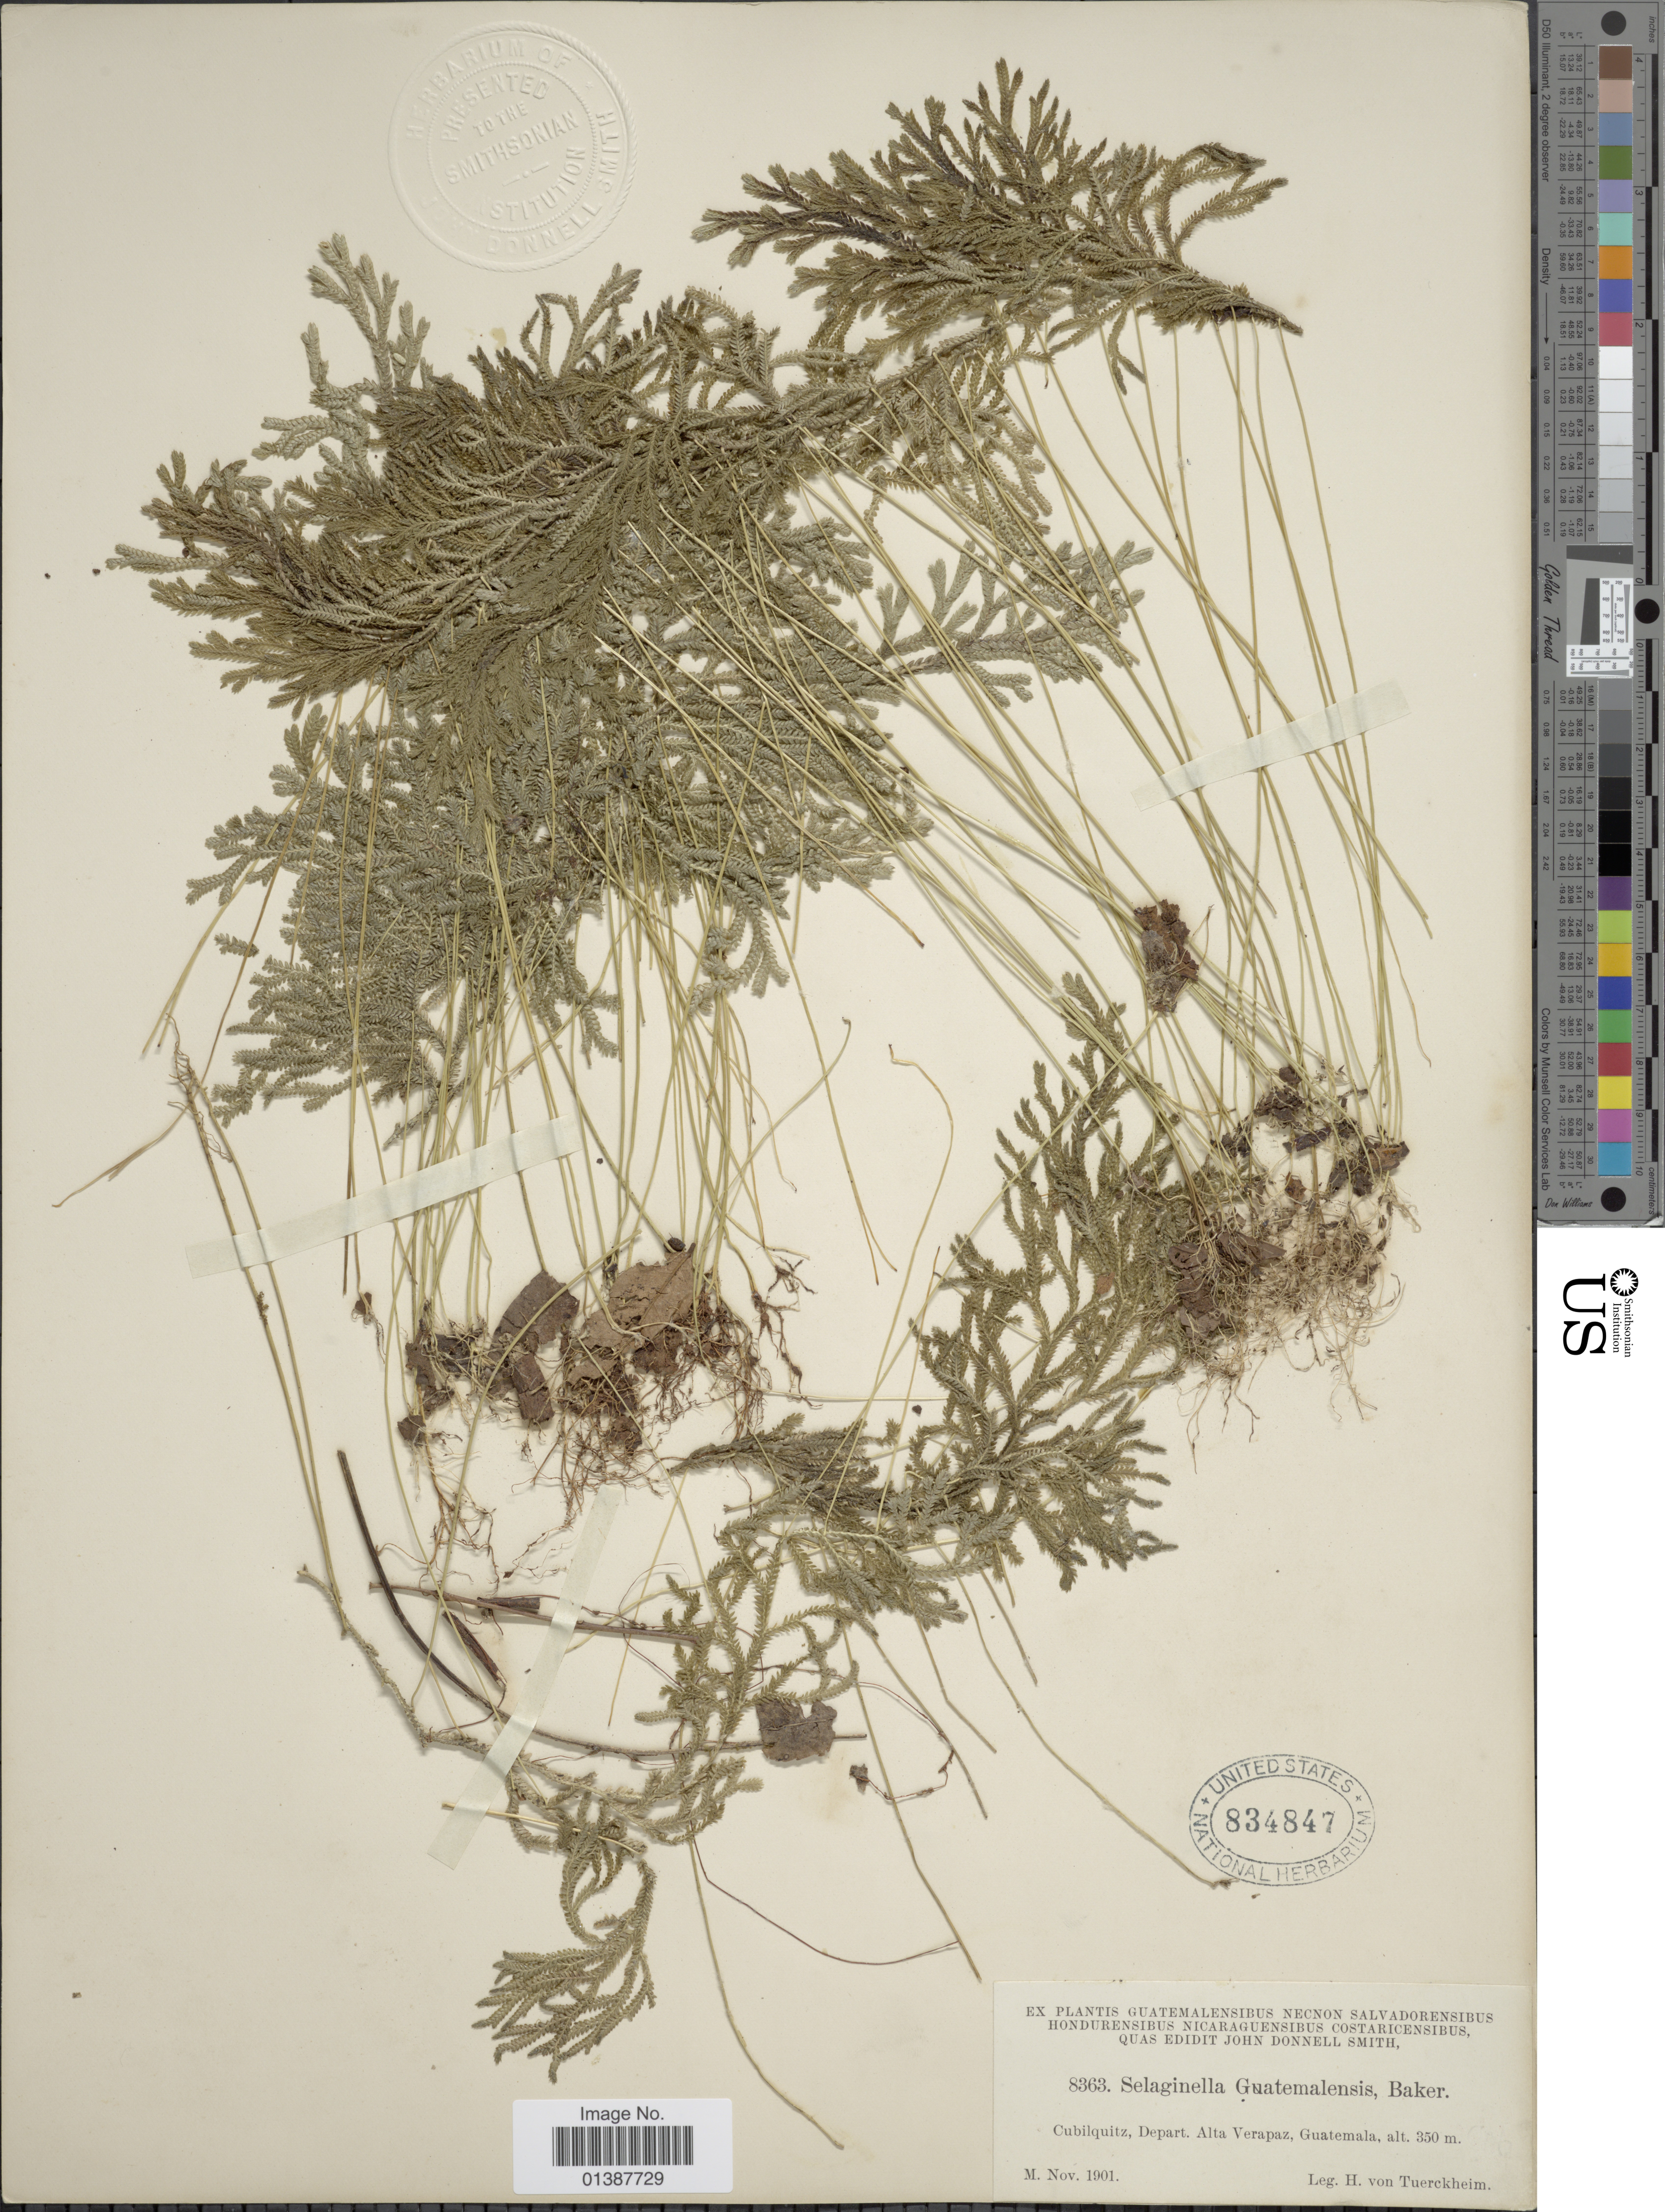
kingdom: Plantae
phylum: Tracheophyta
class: Lycopodiopsida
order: Selaginellales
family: Selaginellaceae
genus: Selaginella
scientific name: Selaginella guatemalensis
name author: Baker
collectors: H. von Türckheim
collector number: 8363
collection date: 1901-11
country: Guatemala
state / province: Alta Verapaz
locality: Cubilquitz, Depart Alta Verapaz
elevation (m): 350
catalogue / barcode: US 834847